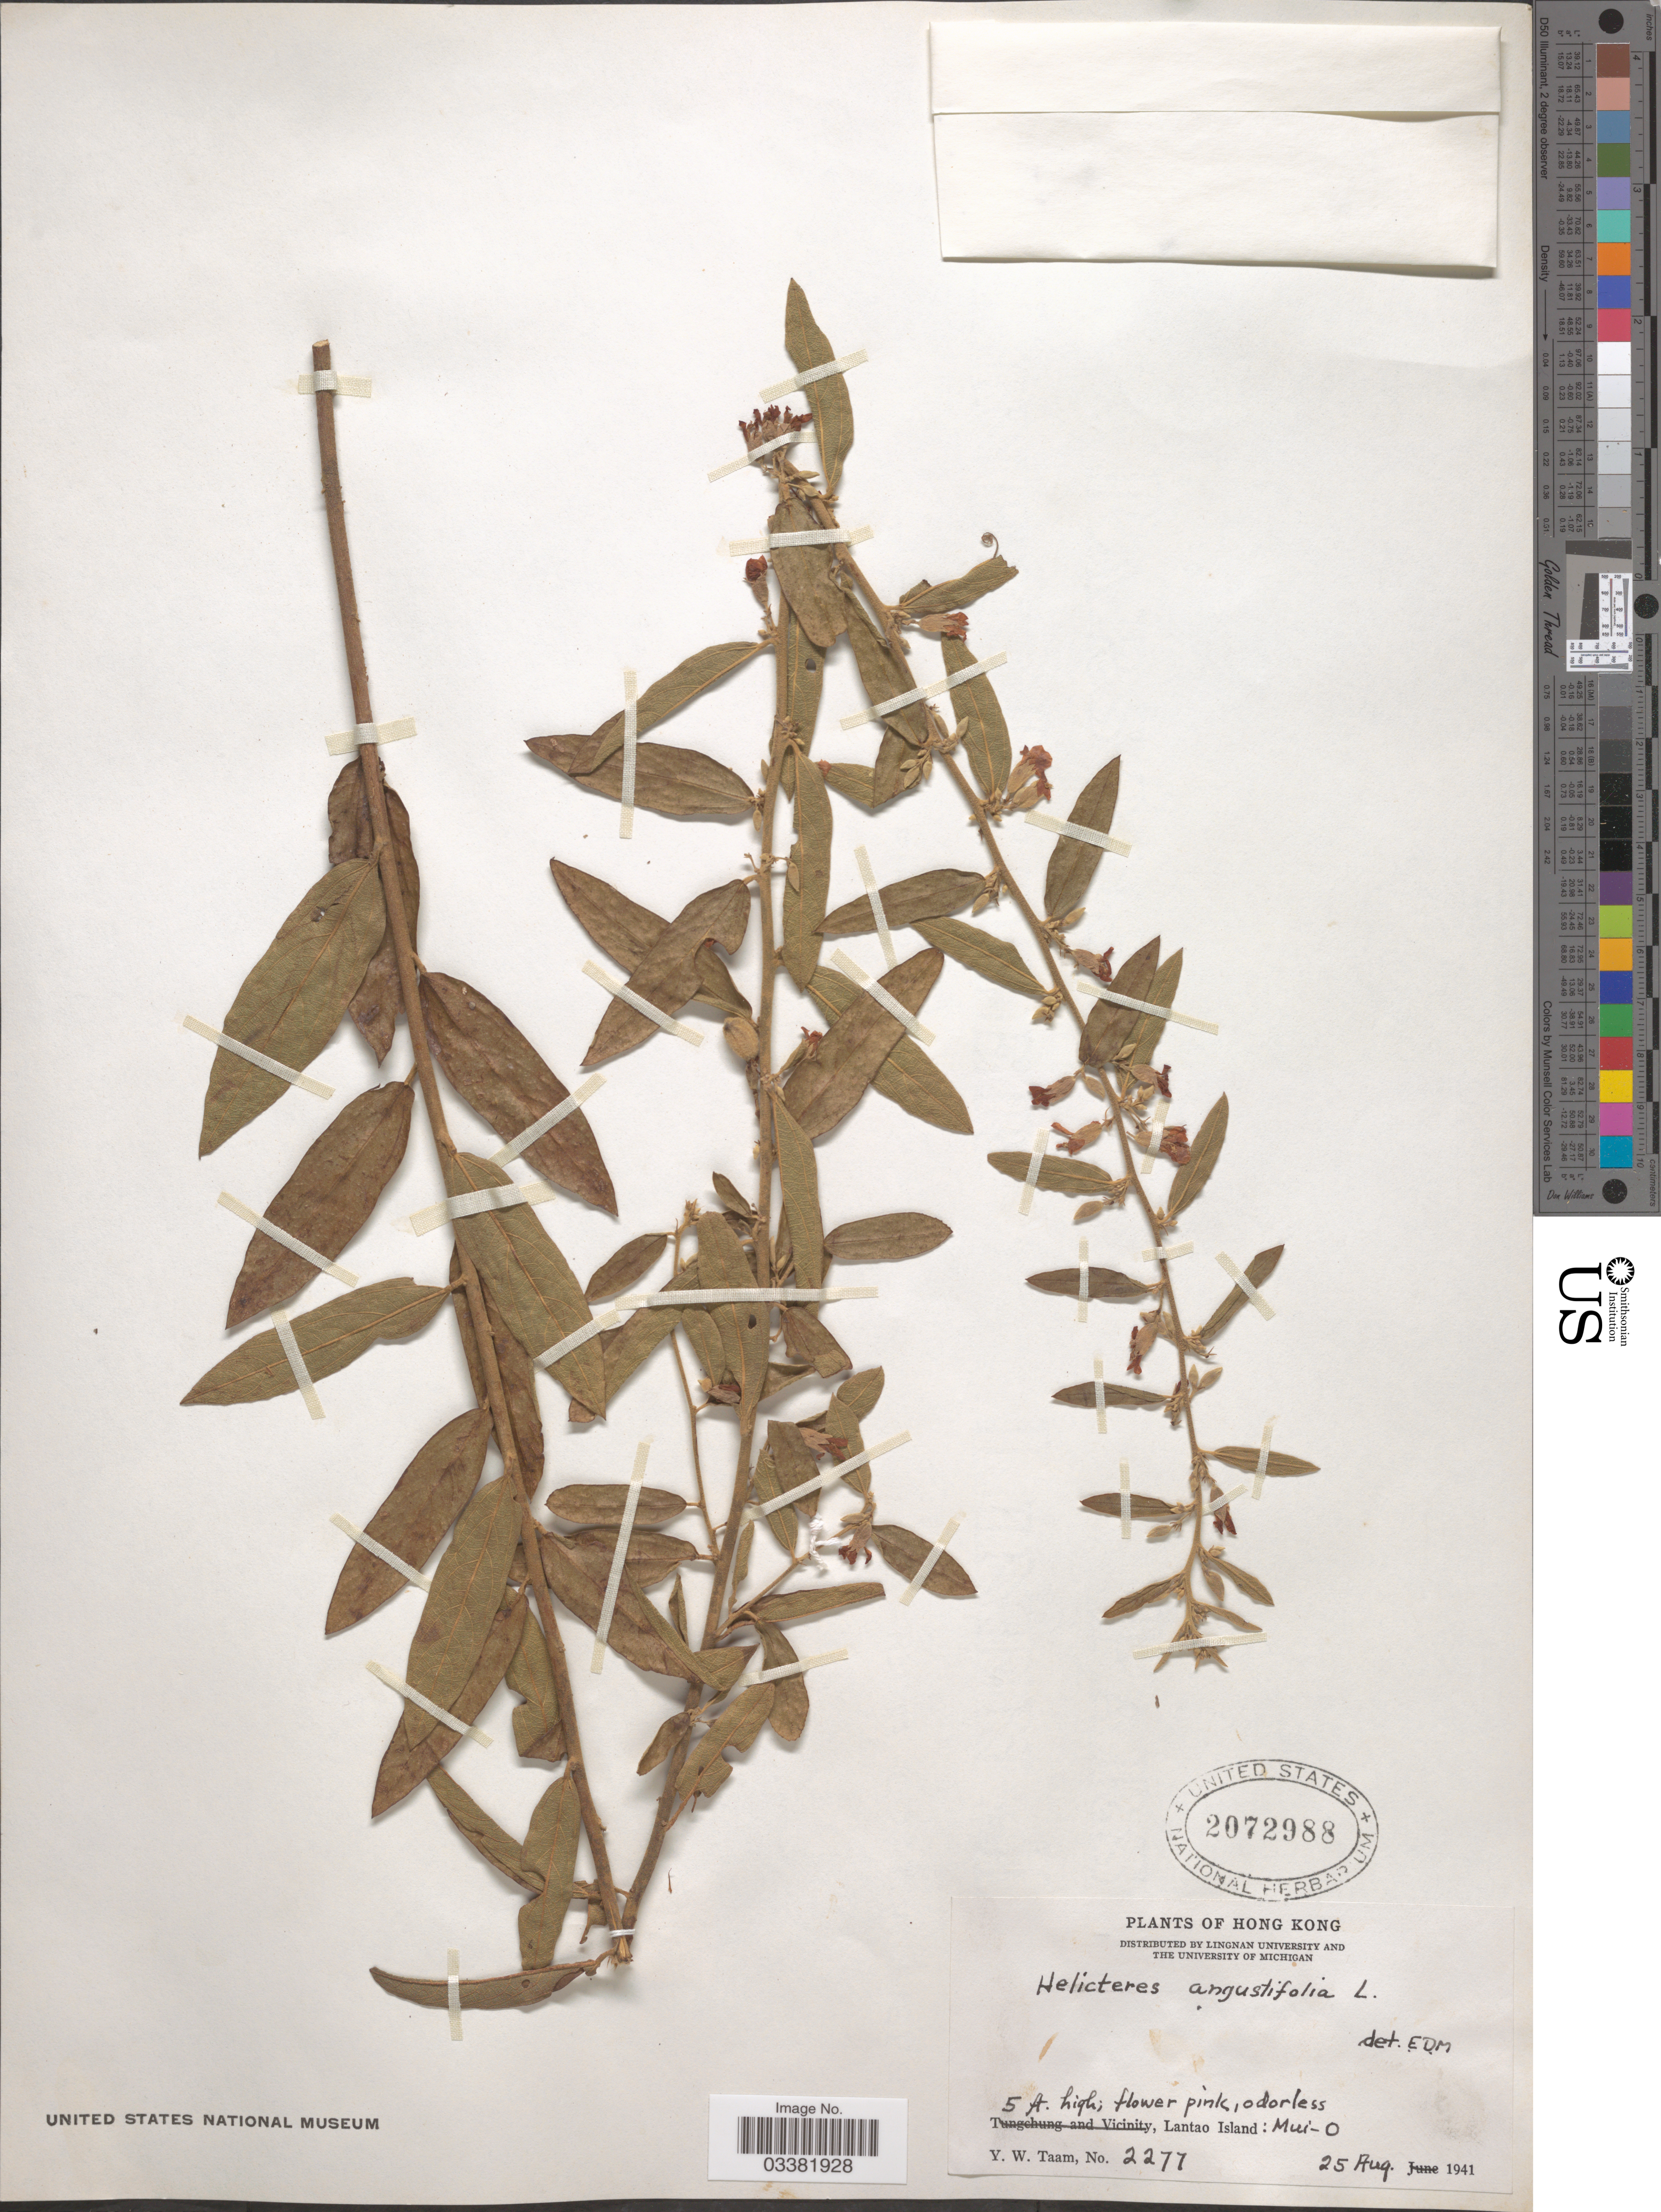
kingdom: Plantae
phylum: Tracheophyta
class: Magnoliopsida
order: Malvales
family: Malvaceae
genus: Helicteres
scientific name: Helicteres angustifolia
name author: L.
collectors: Y. W. Taam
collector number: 2277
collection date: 1941-08-25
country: China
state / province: Hong Kong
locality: Lantao Island: Mui-O.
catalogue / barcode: US 2072988